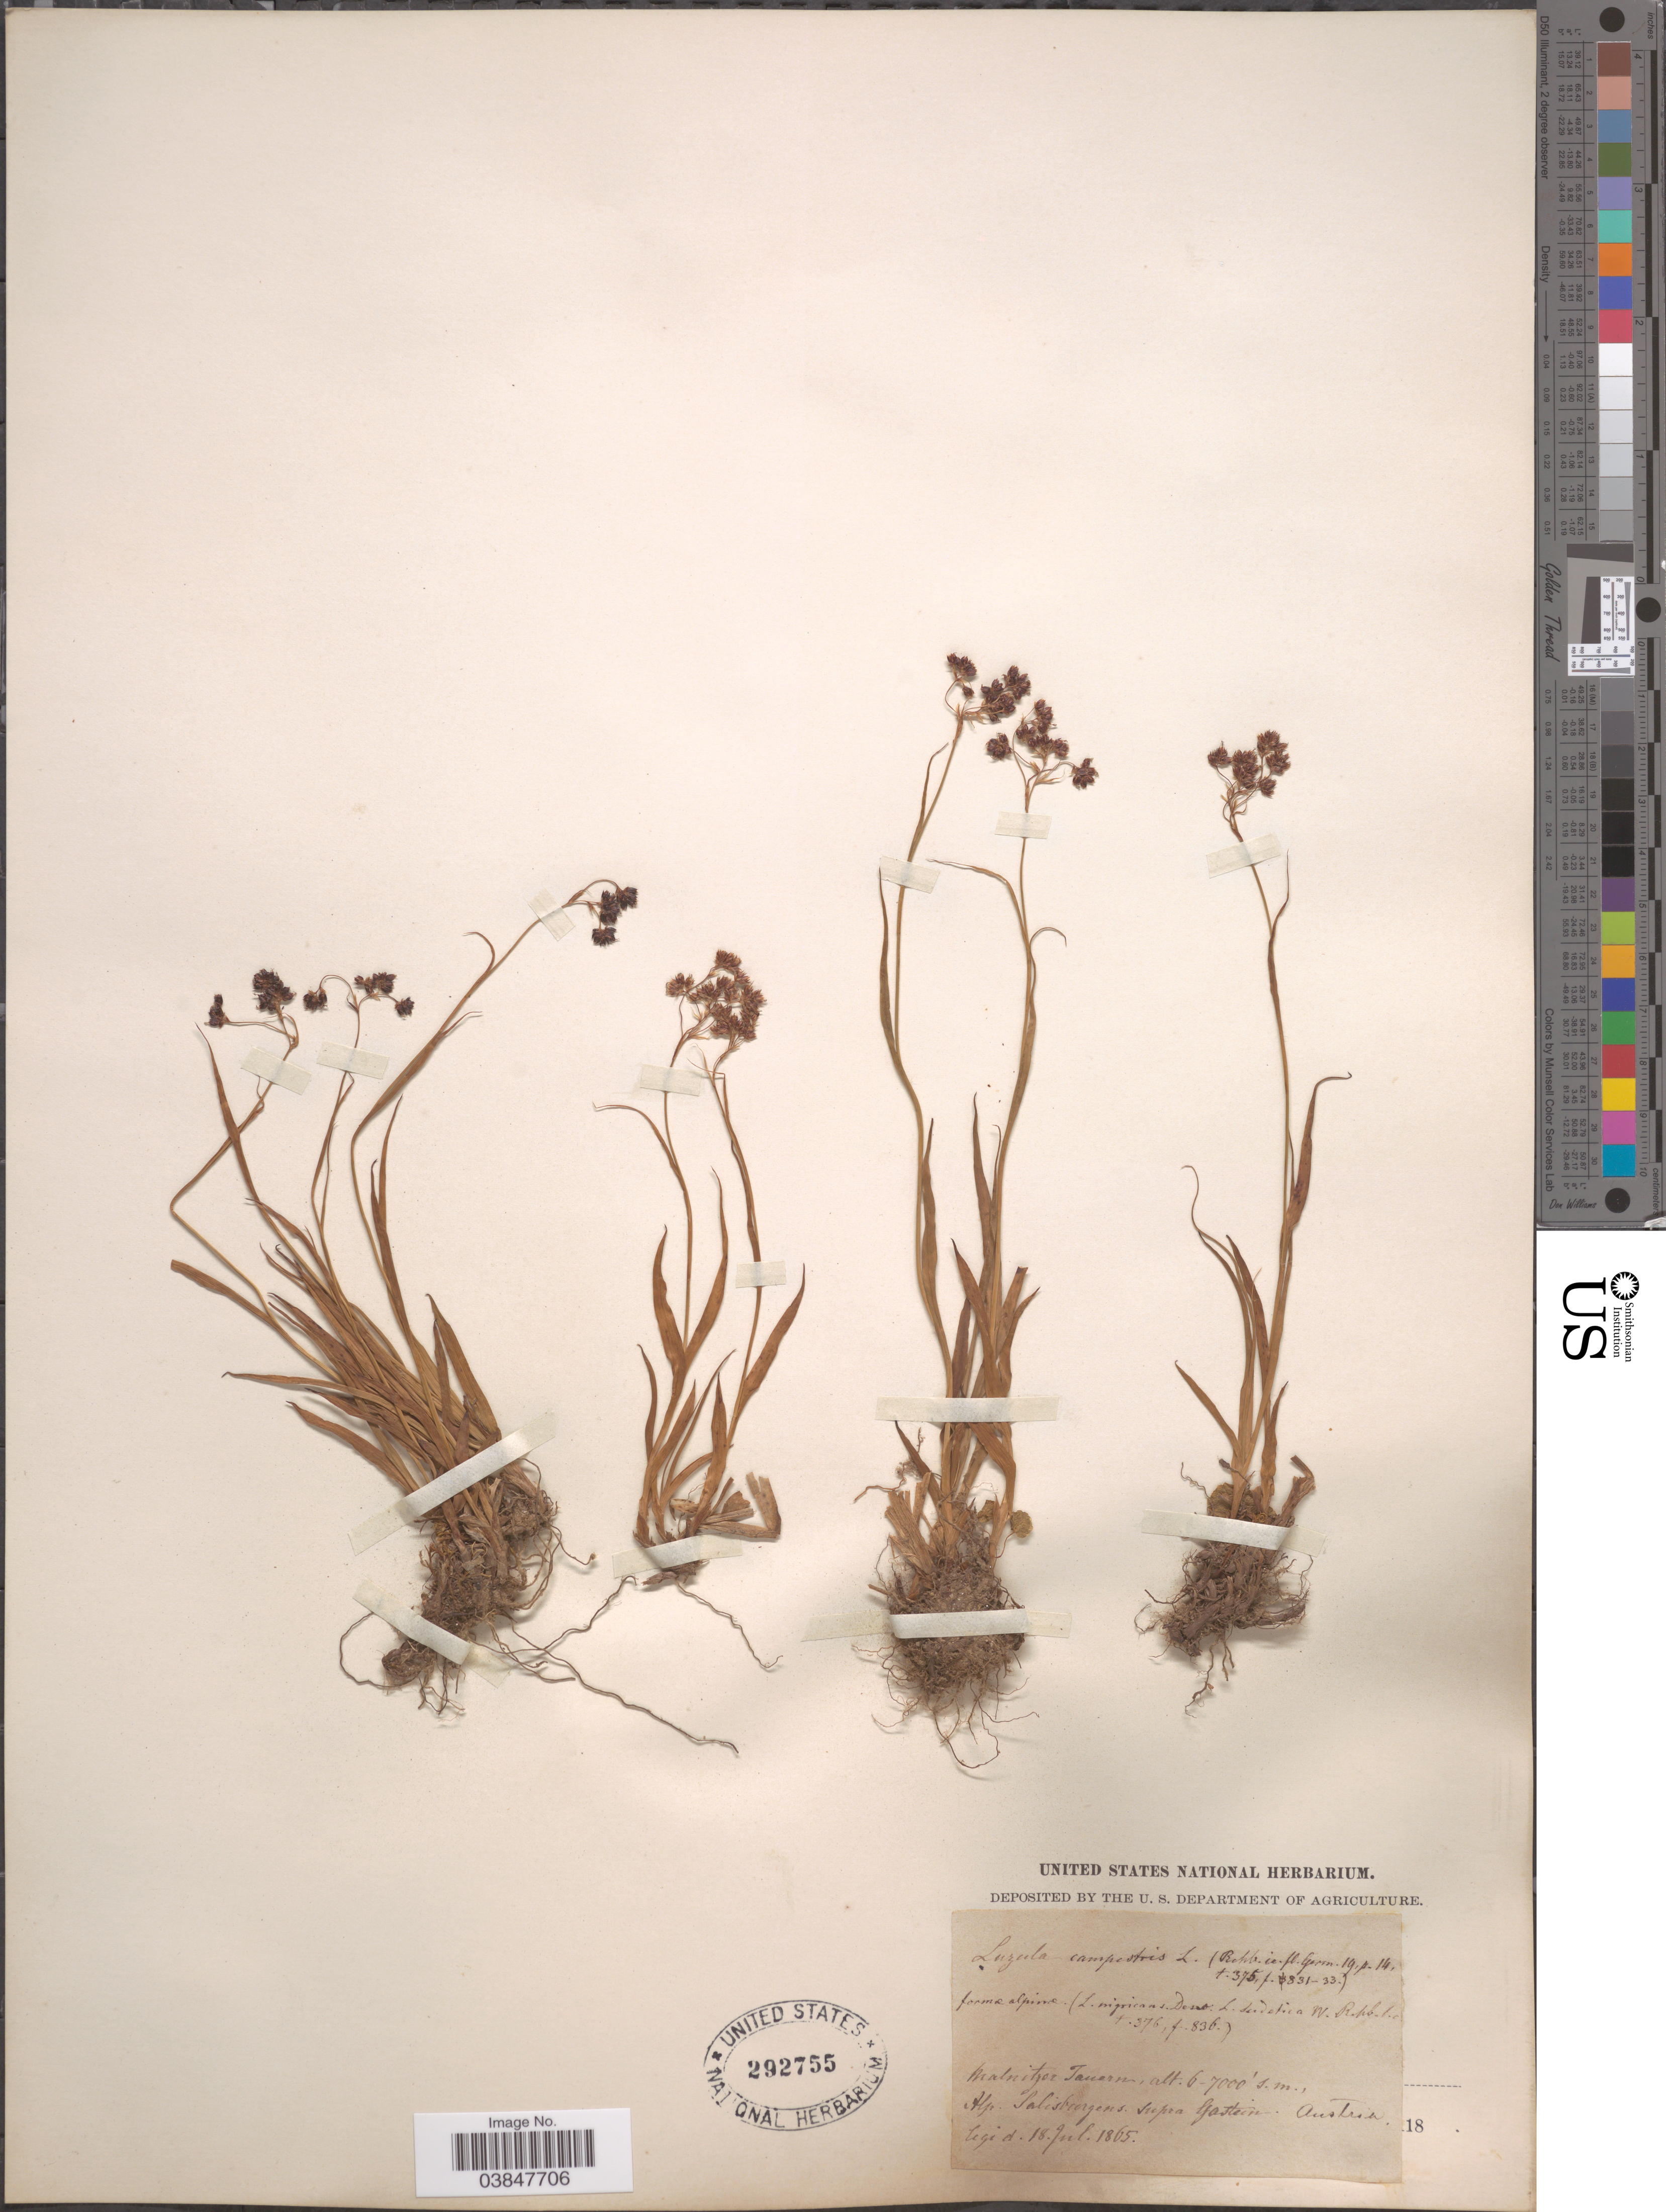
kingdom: Plantae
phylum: Tracheophyta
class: Liliopsida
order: Poales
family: Juncaceae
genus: Luzula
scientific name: Luzula campestris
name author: (L.) DC.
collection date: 1865-07-18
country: Austria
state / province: Salzburg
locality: Malnitzor Tauorn. Alp. Salisborgens supra Gastein.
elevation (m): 1829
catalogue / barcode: US 292755